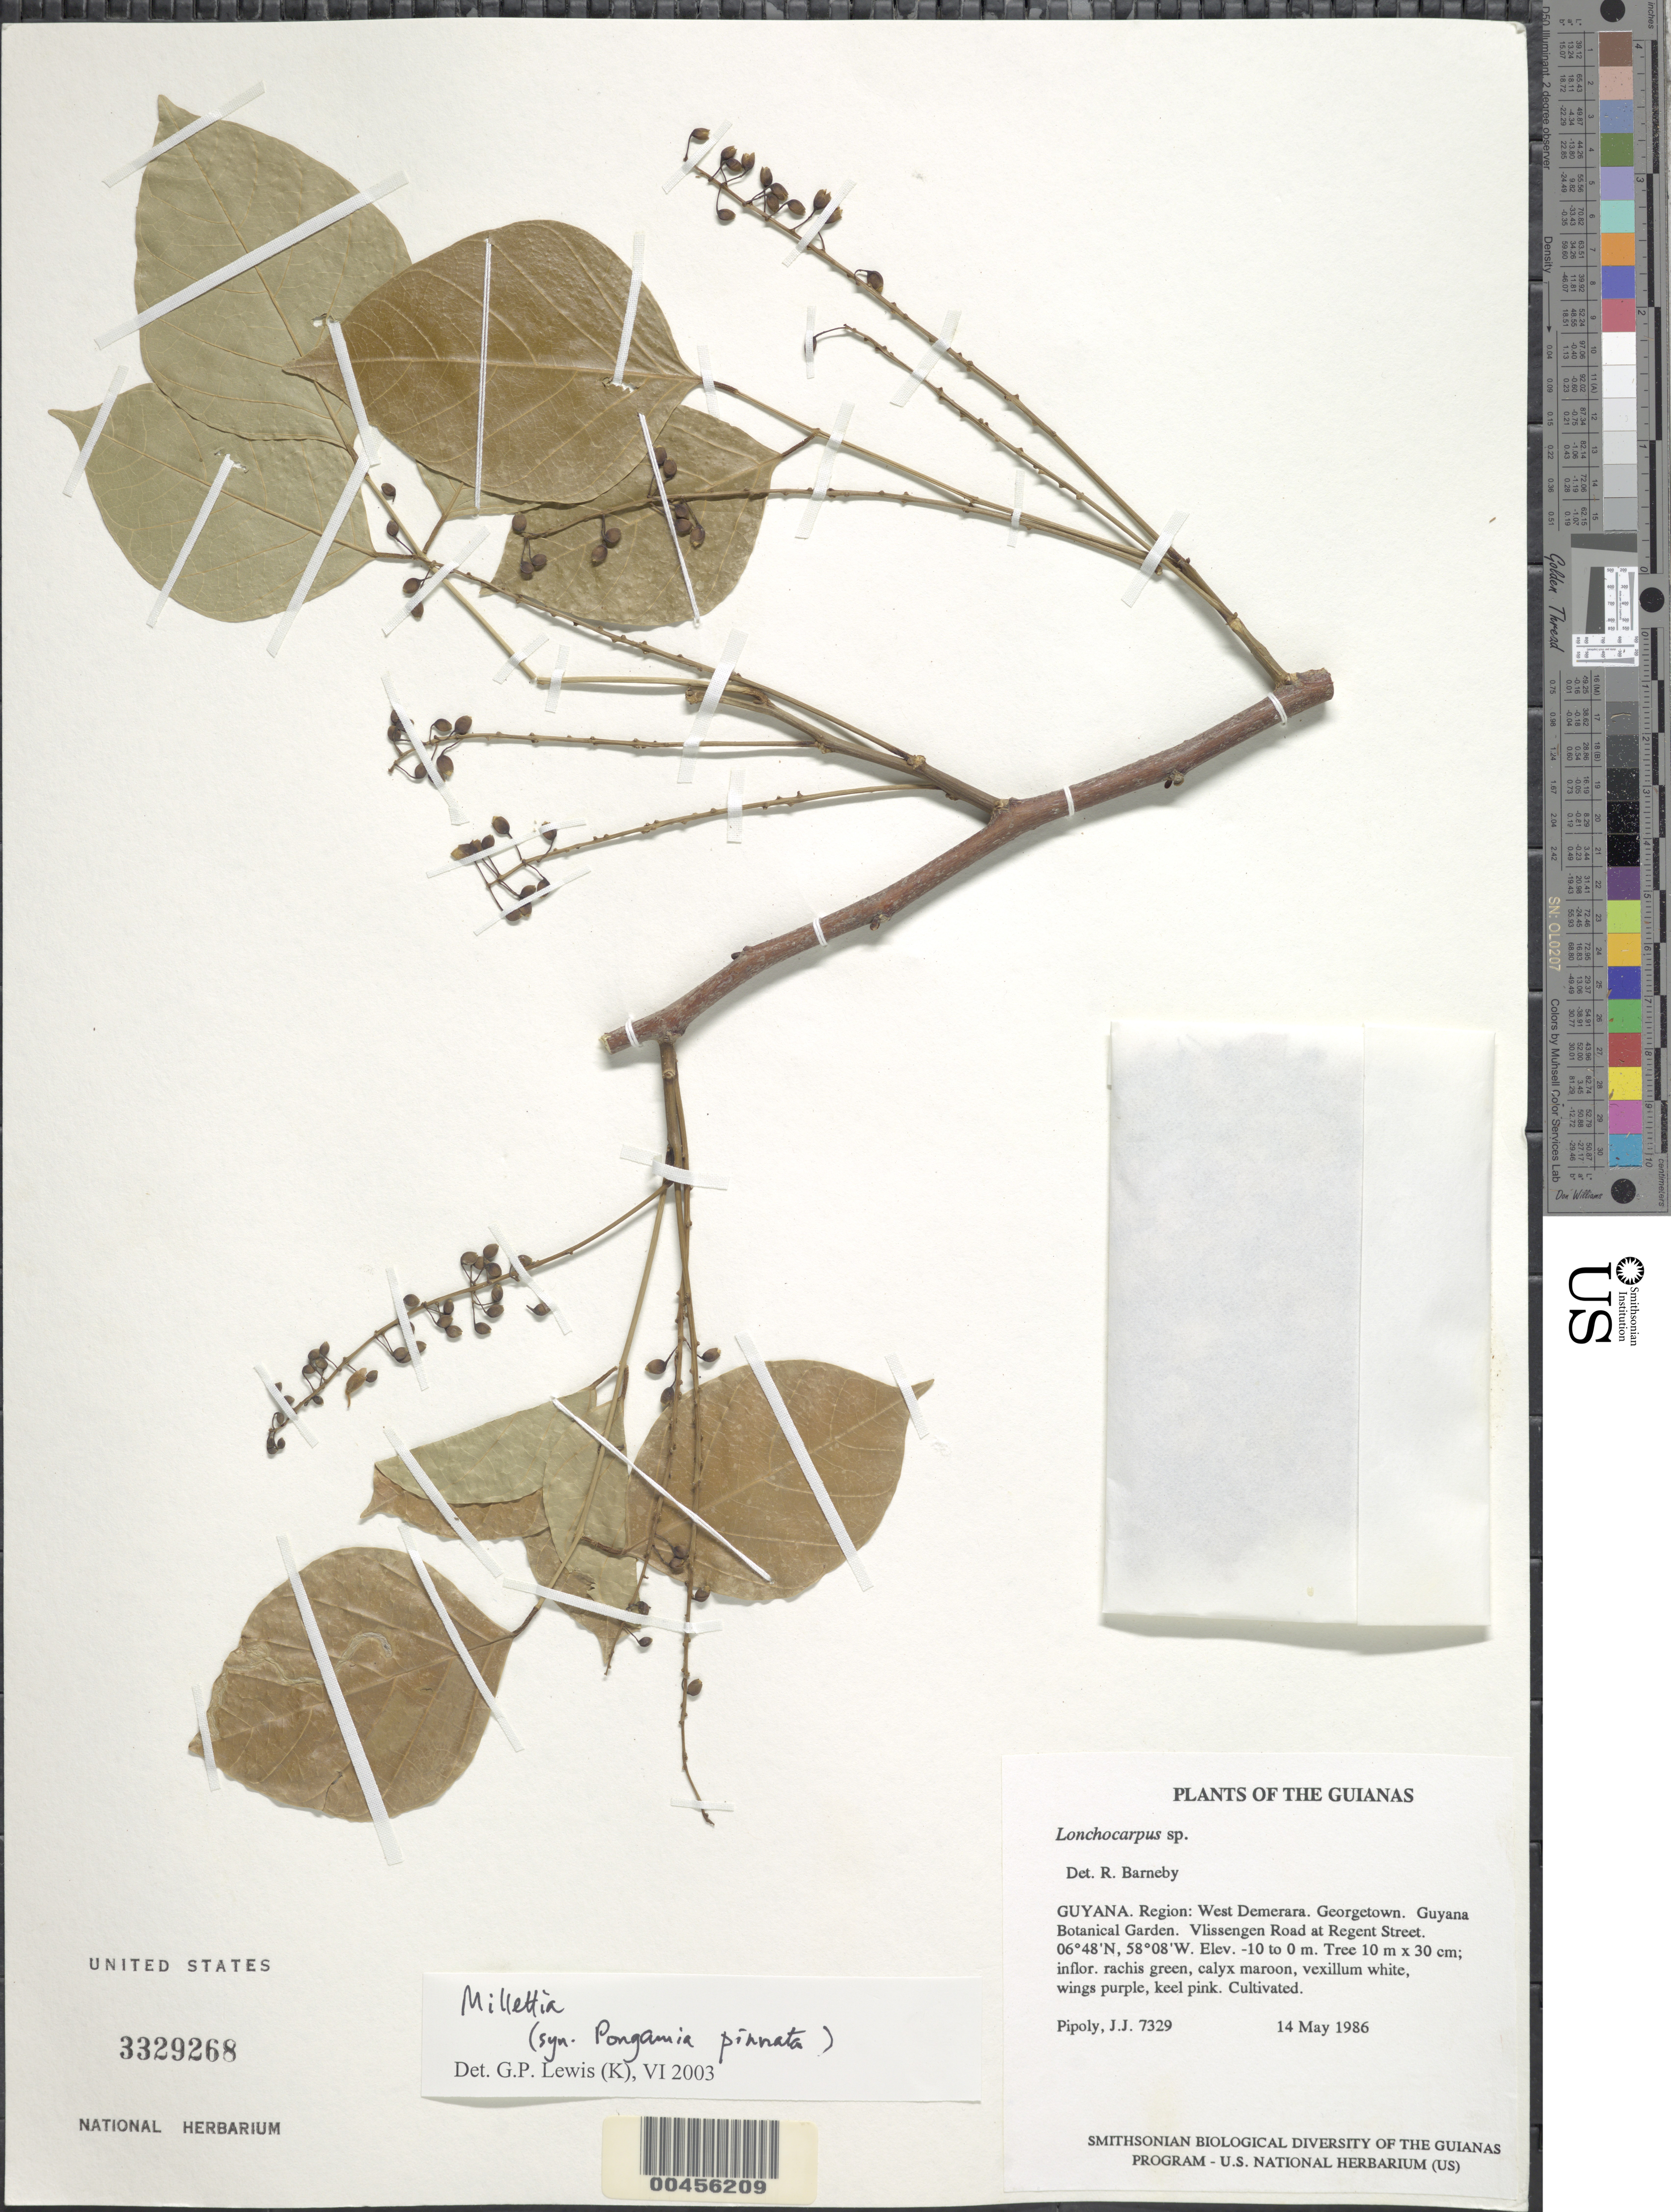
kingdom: Plantae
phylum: Tracheophyta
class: Magnoliopsida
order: Fabales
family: Fabaceae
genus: Lonchocarpus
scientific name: Lonchocarpus sp.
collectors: J. J. Pipoly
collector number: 7329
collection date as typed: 14 May 1986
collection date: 1986-05-14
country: Guyana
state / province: Demerara-Mahaica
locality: Georgetown. Guyana Botanical Garden. Vlissengen Road at Regent Street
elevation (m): -3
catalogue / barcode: US 3329268